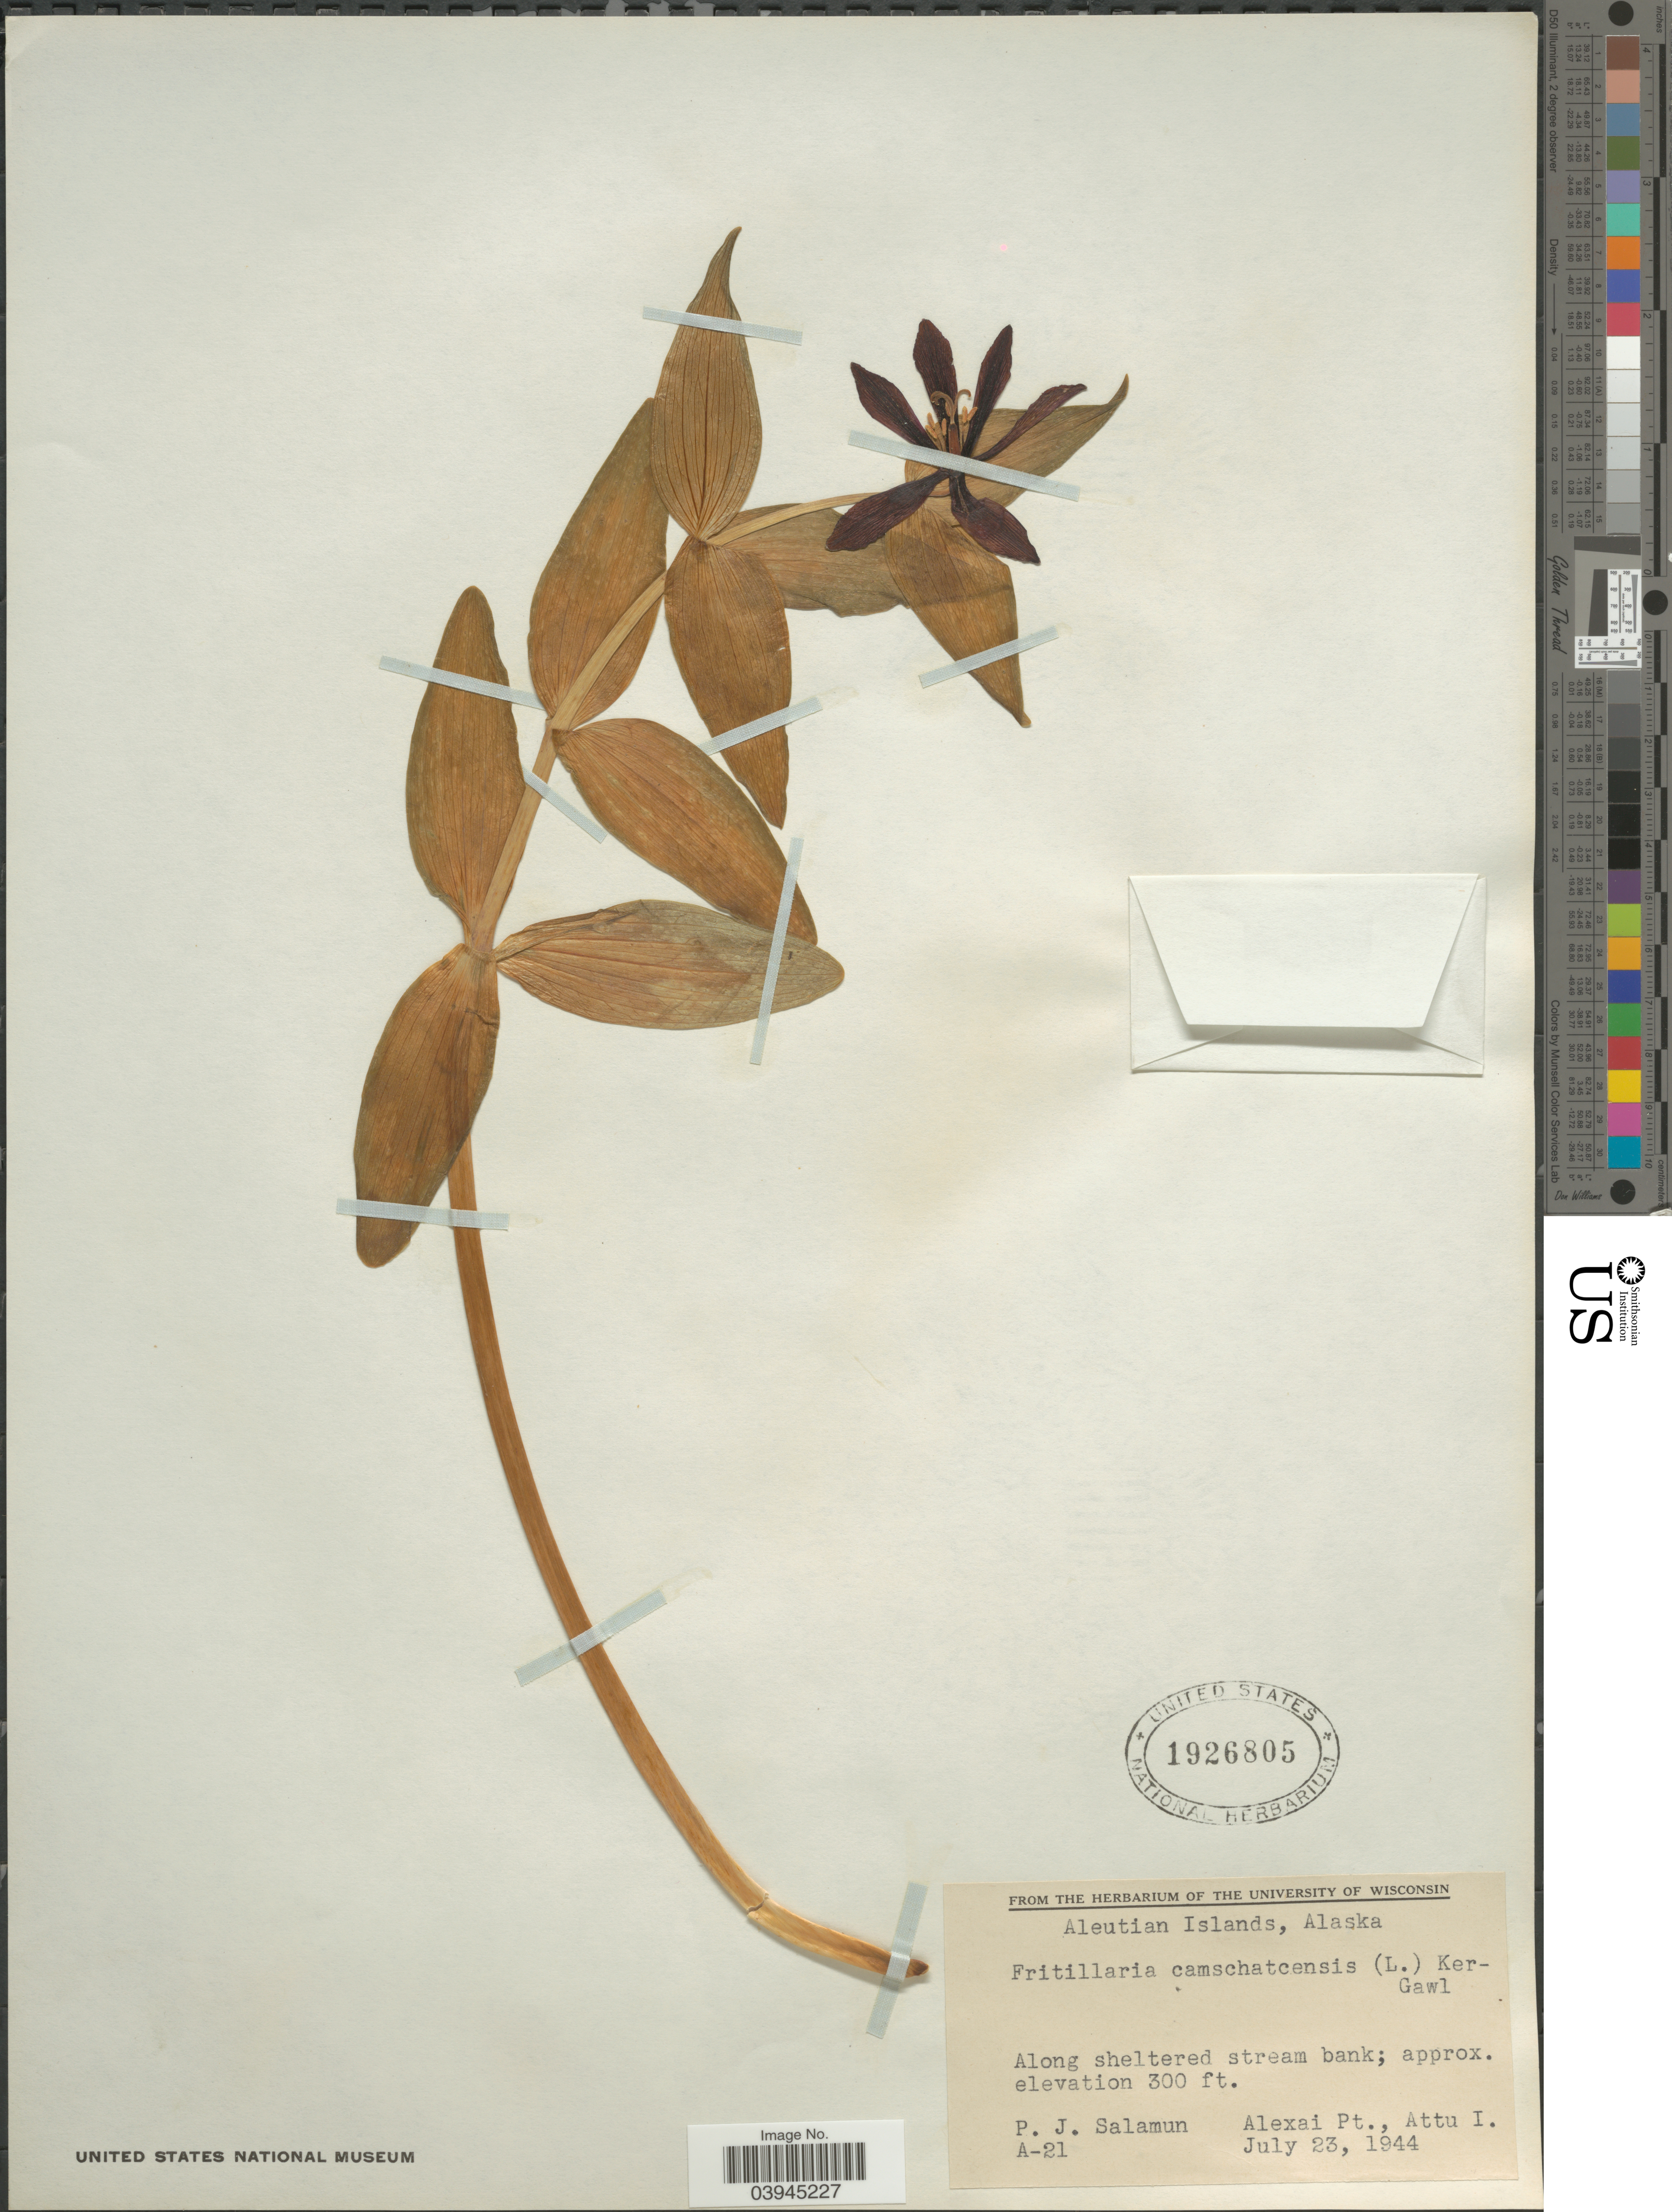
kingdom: Plantae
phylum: Tracheophyta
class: Liliopsida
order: Liliales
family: Liliaceae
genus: Fritillaria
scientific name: Fritillaria camschatcensis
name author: (L.) Ker Gawl.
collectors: P. Salamun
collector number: A-21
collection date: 1944-07-23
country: United States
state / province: Alaska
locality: Aleutian Islands. Alexai Pt. Attu I.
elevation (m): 91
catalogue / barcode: US 1926805